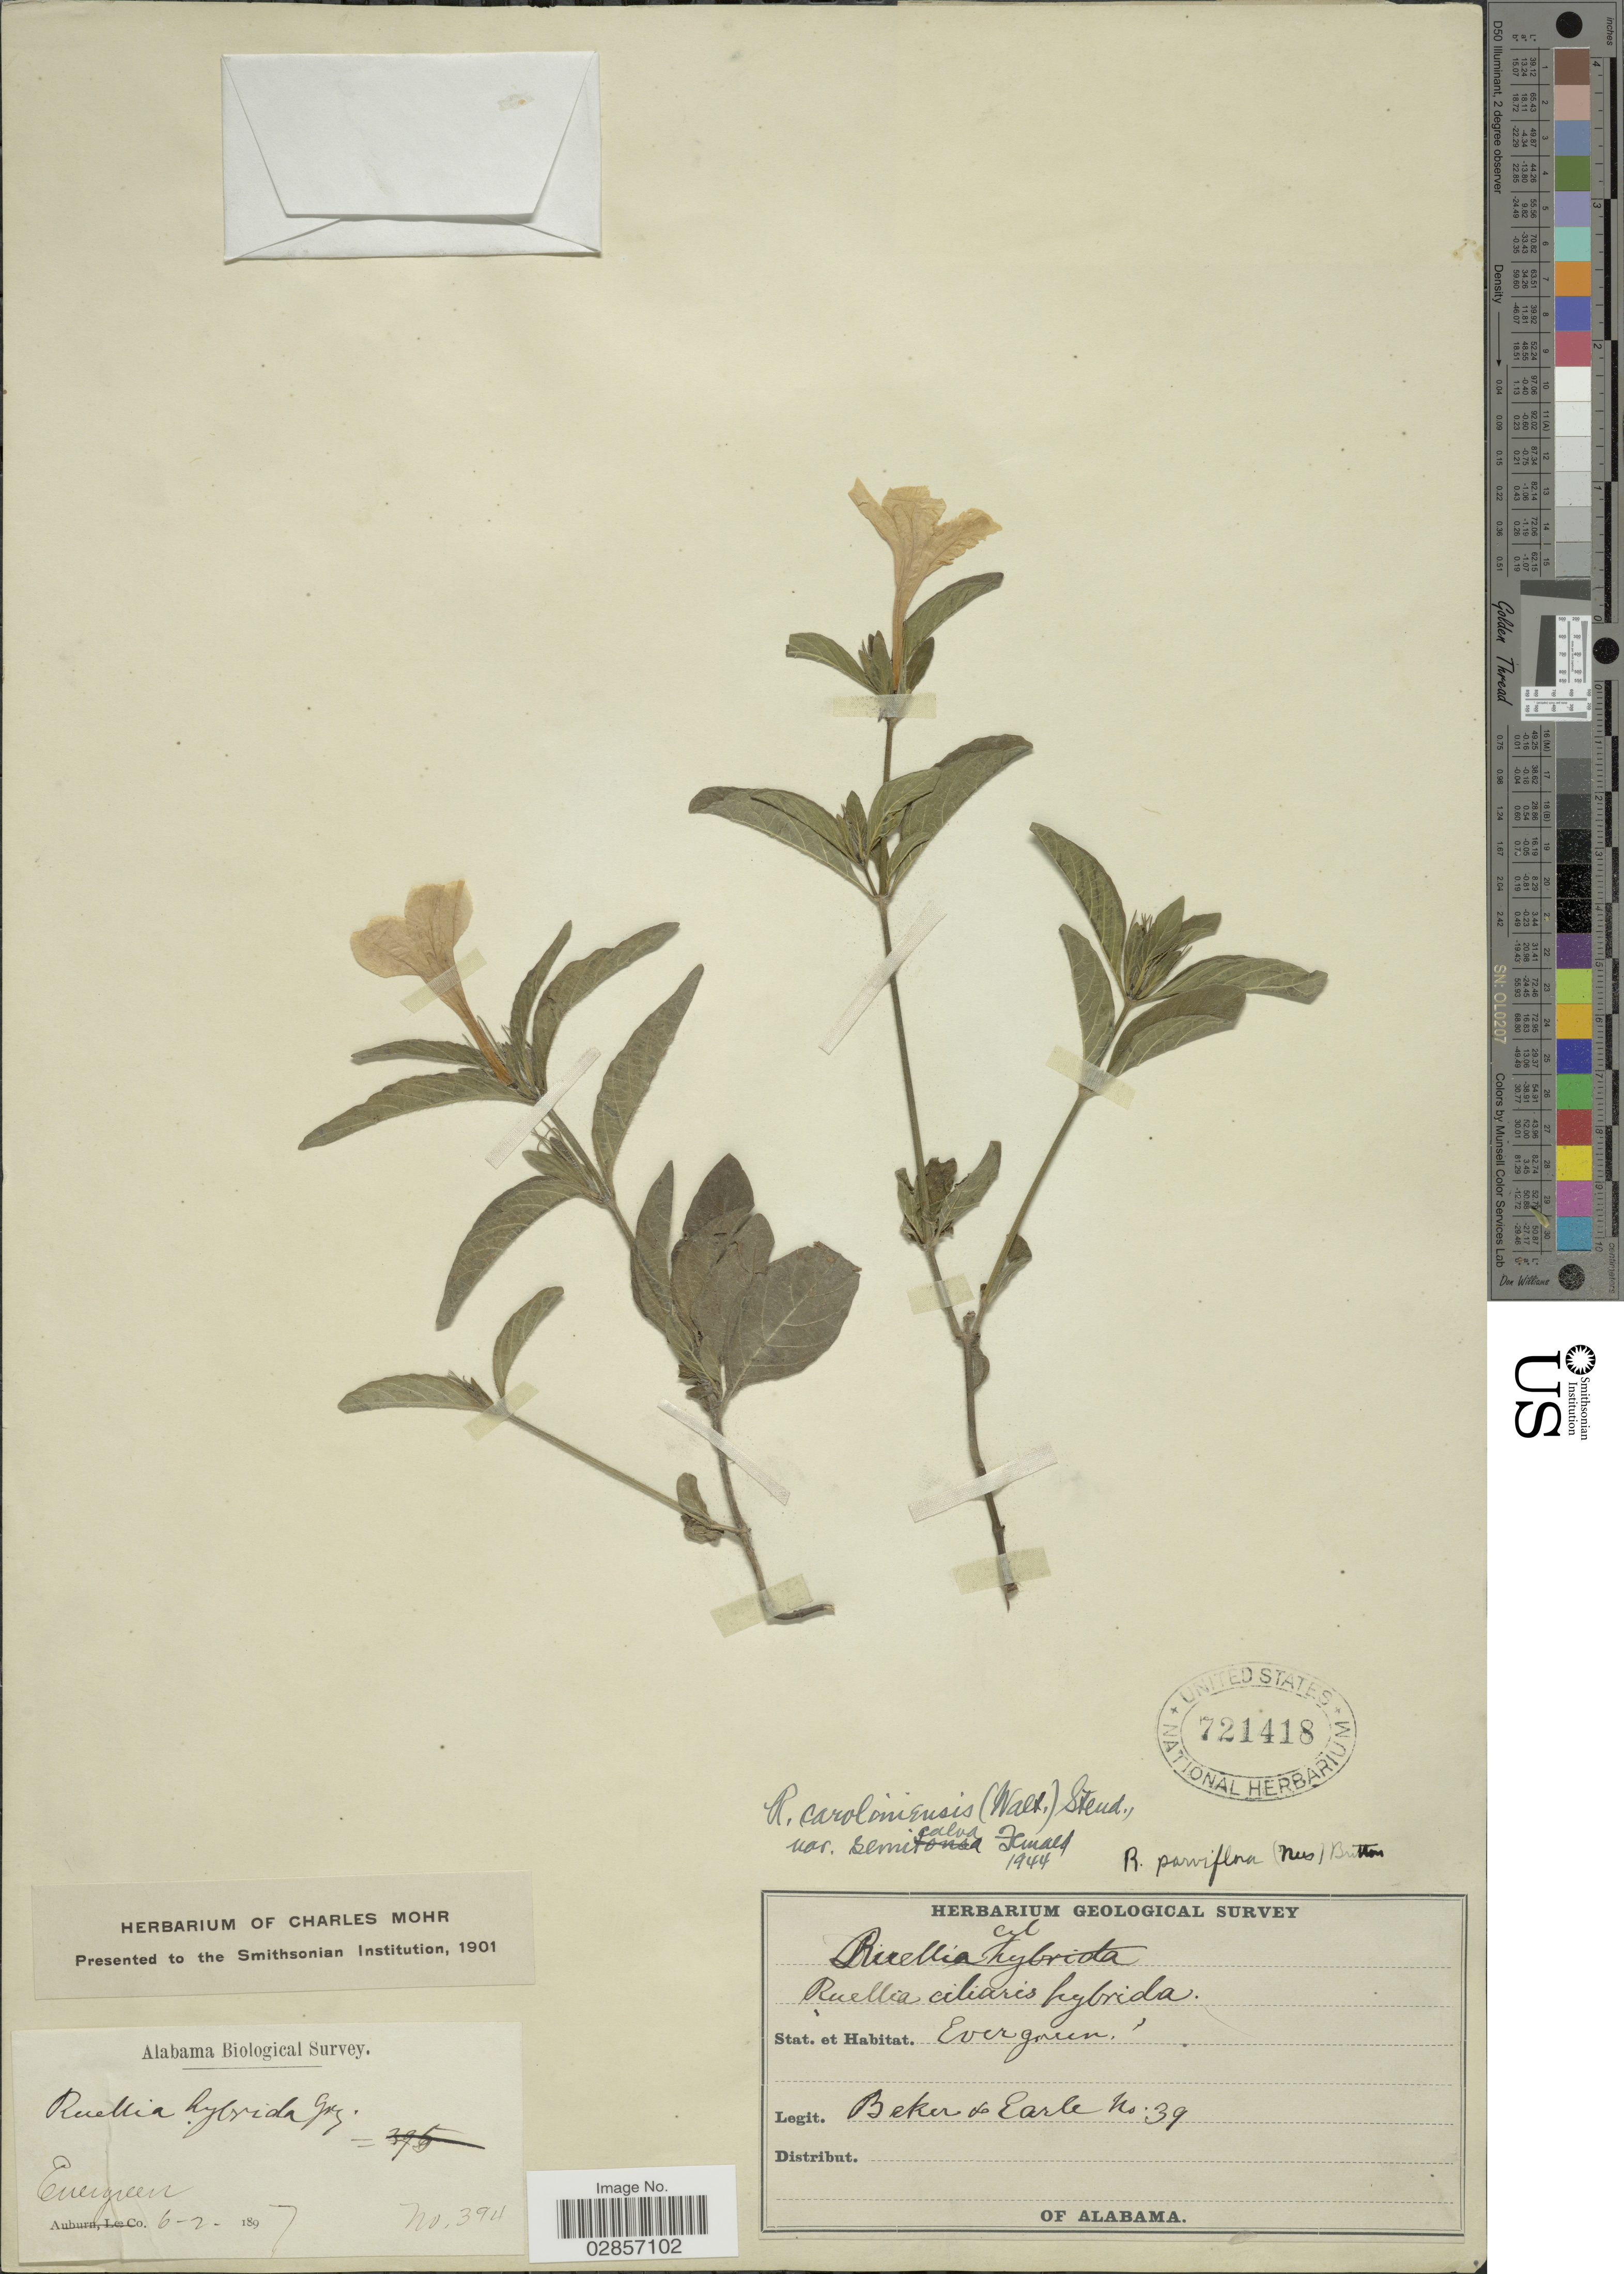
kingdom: Plantae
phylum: Tracheophyta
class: Magnoliopsida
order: Lamiales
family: Acanthaceae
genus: Ruellia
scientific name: Ruellia caroliniensis var. semicalva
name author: Fernald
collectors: -- Baker & -. Earle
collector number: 394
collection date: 1897-06-02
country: United States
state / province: Alabama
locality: Evergreen.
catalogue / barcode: US 721418